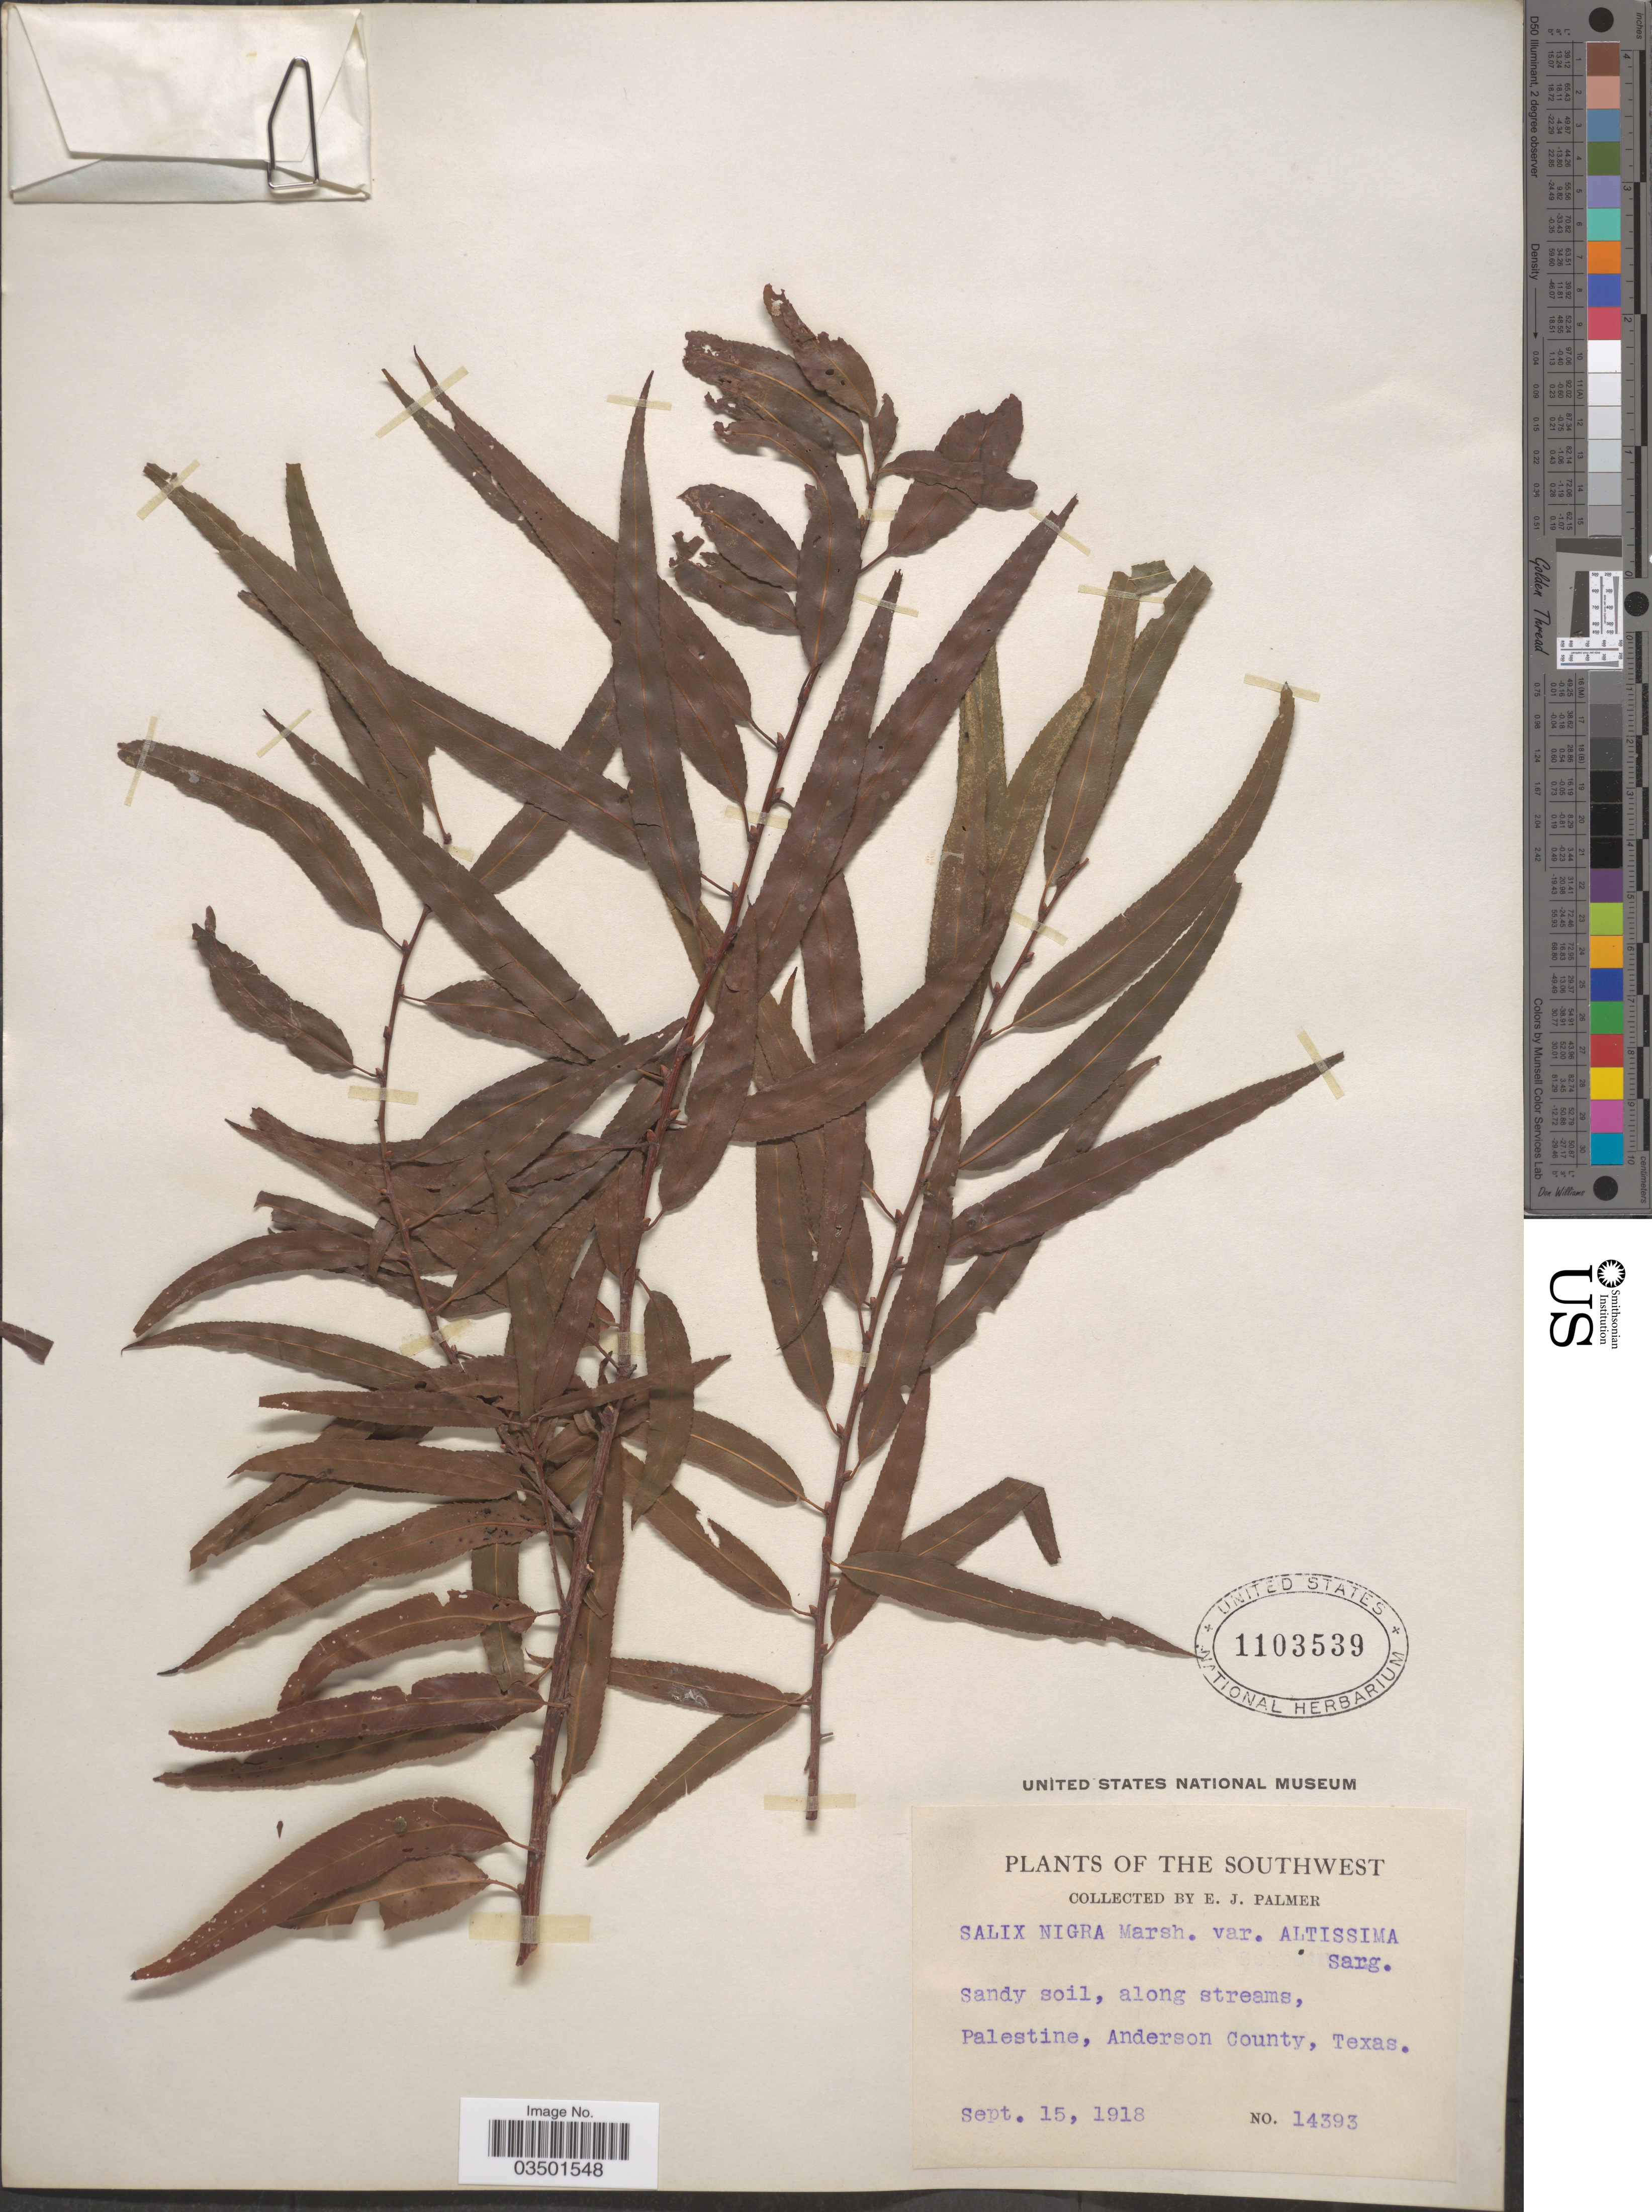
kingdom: Plantae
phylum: Tracheophyta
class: Magnoliopsida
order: Malpighiales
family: Salicaceae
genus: Salix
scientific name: Salix nigra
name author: Marshall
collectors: E. J. Palmer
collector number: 14393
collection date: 1918-09-15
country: United States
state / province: Texas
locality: The Southwest, Sandy soil, along streams, Palestine, Anderson County.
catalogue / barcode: US 1103539